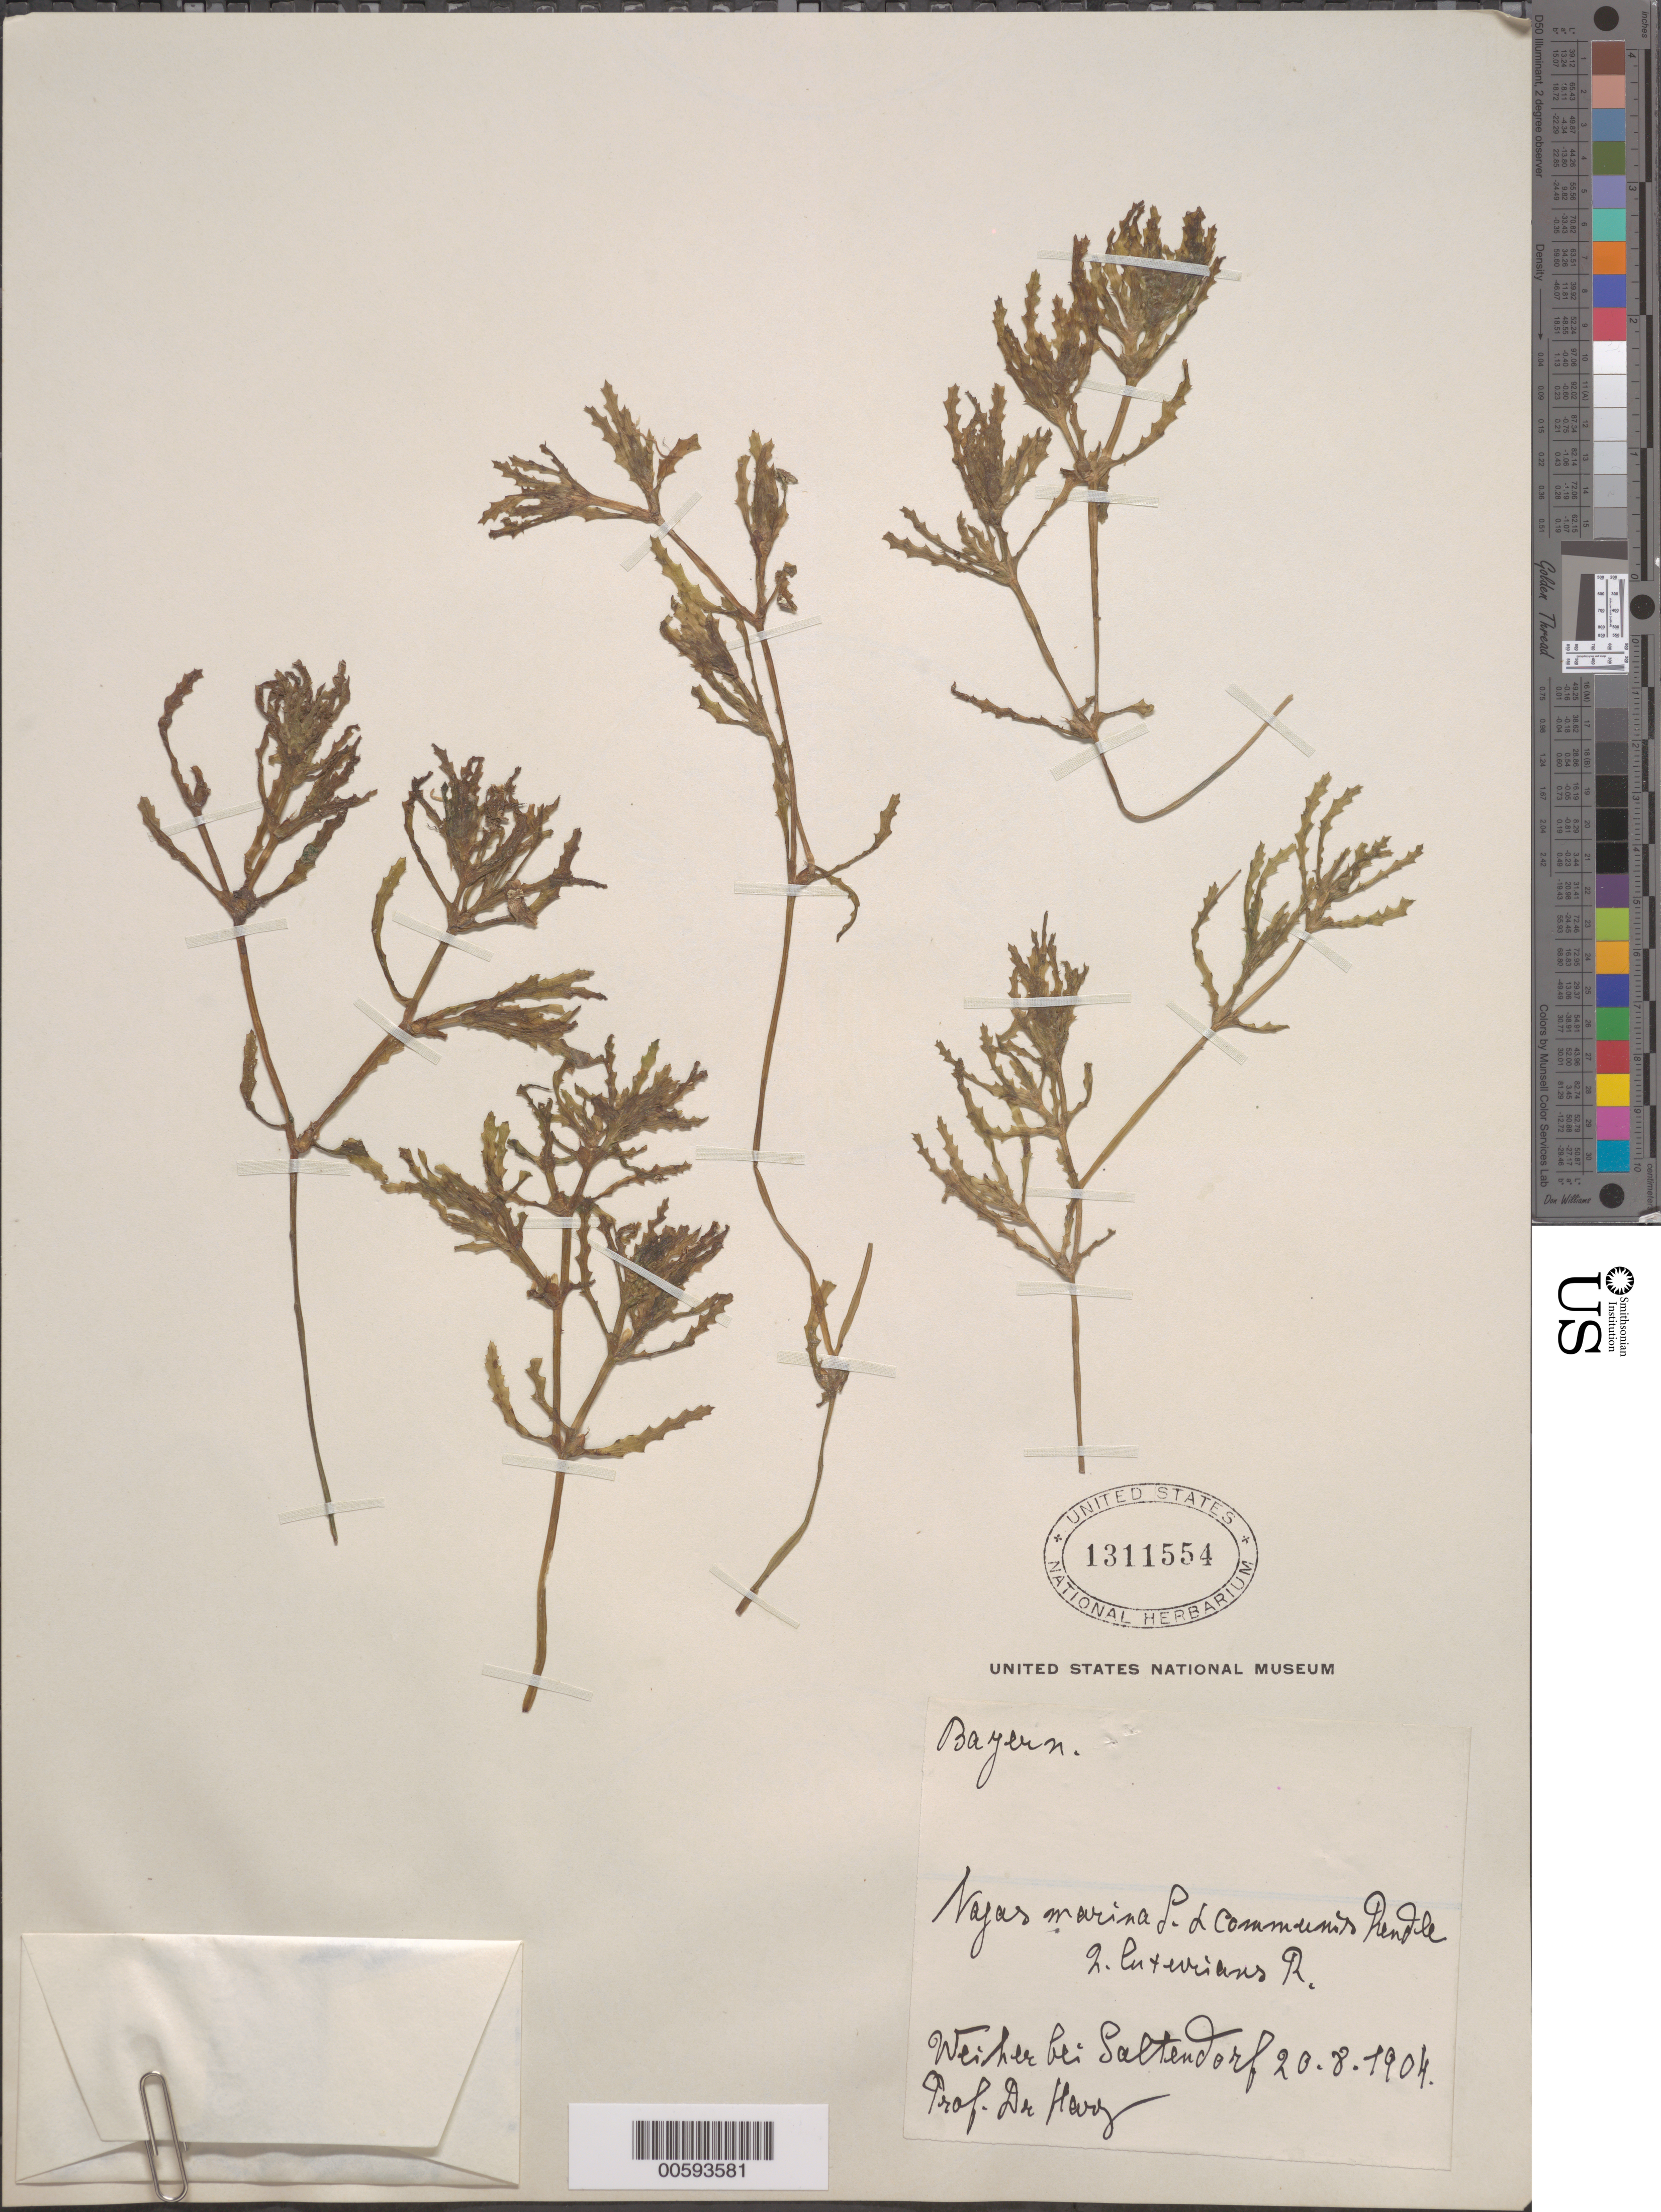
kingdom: Plantae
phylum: Tracheophyta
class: Liliopsida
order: Alismatales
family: Hydrocharitaceae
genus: Najas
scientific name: Najas major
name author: All.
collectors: -. Harz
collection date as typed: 20 Aug 1904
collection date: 1904-08-20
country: Germany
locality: Saltendorf; "West Germany"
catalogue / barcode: US 1311554